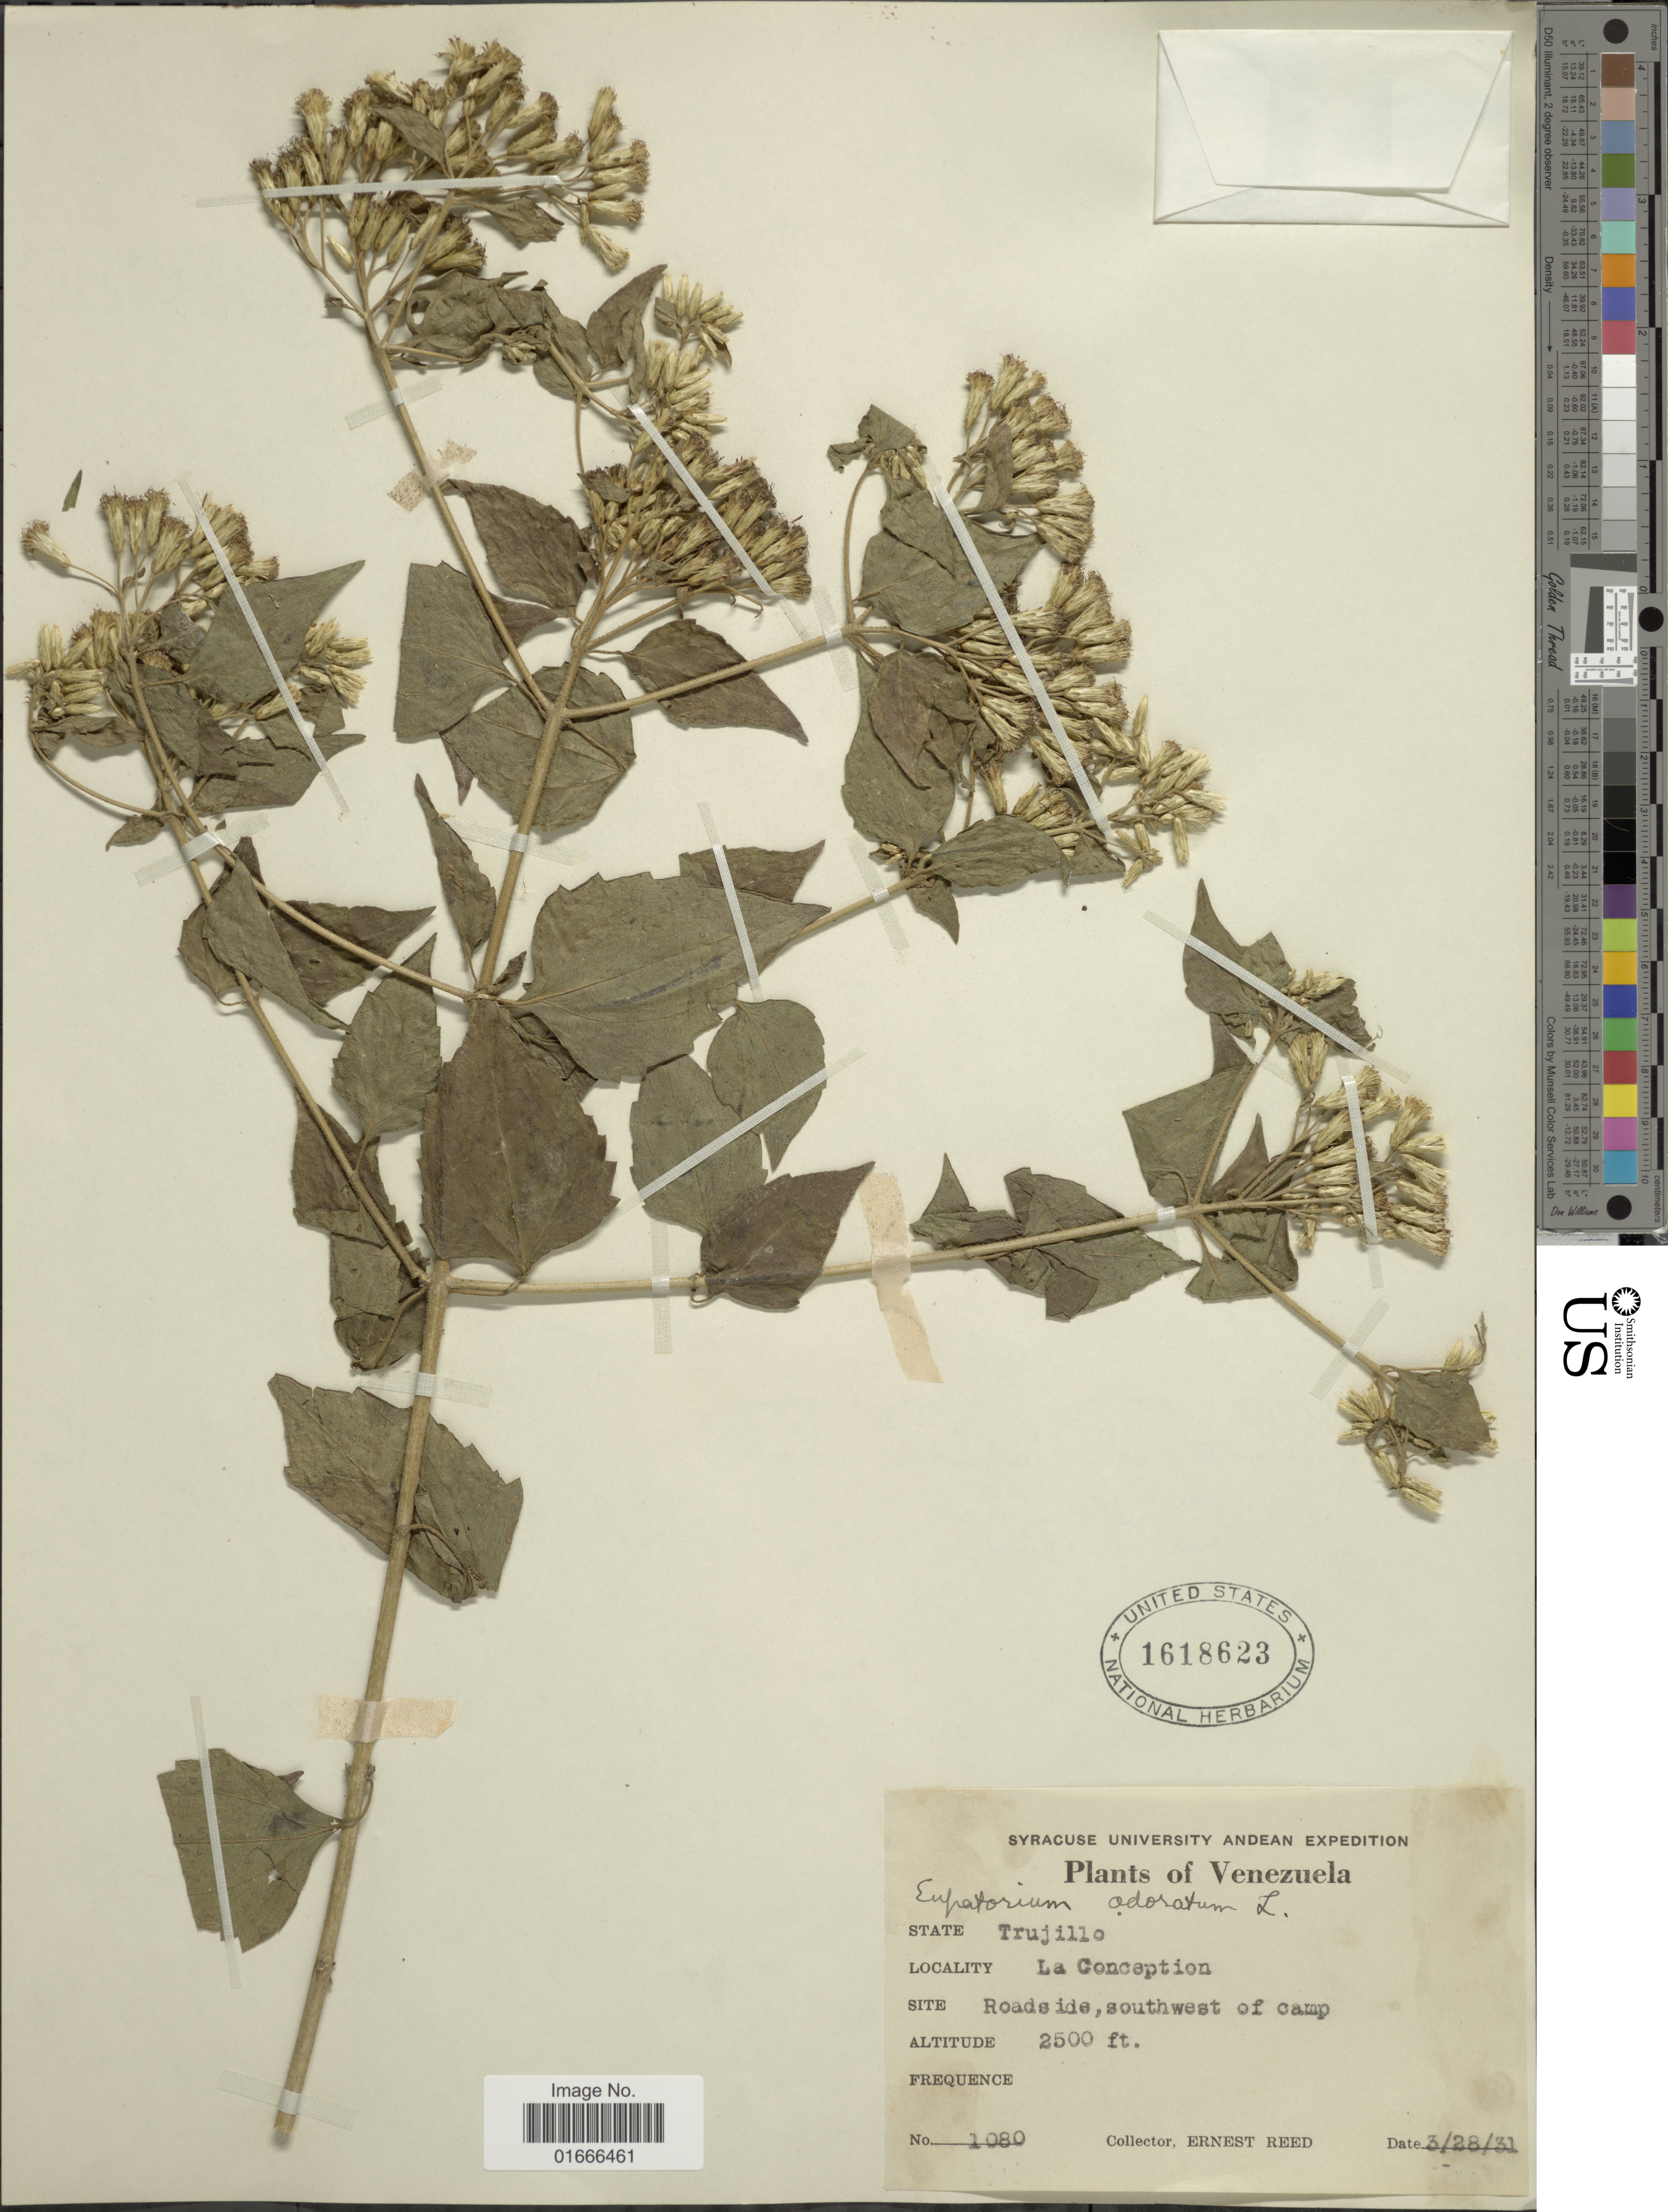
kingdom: Plantae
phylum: Tracheophyta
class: Magnoliopsida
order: Asterales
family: Asteraceae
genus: Chromolaena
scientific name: Chromolaena odorata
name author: (L.) R.M. King & H. Rob.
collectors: E. Reed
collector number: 1080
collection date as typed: Transcribed d/m/y: 28/3/31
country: Venezuela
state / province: Trujillo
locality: La Conception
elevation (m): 762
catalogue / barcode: US 1618623